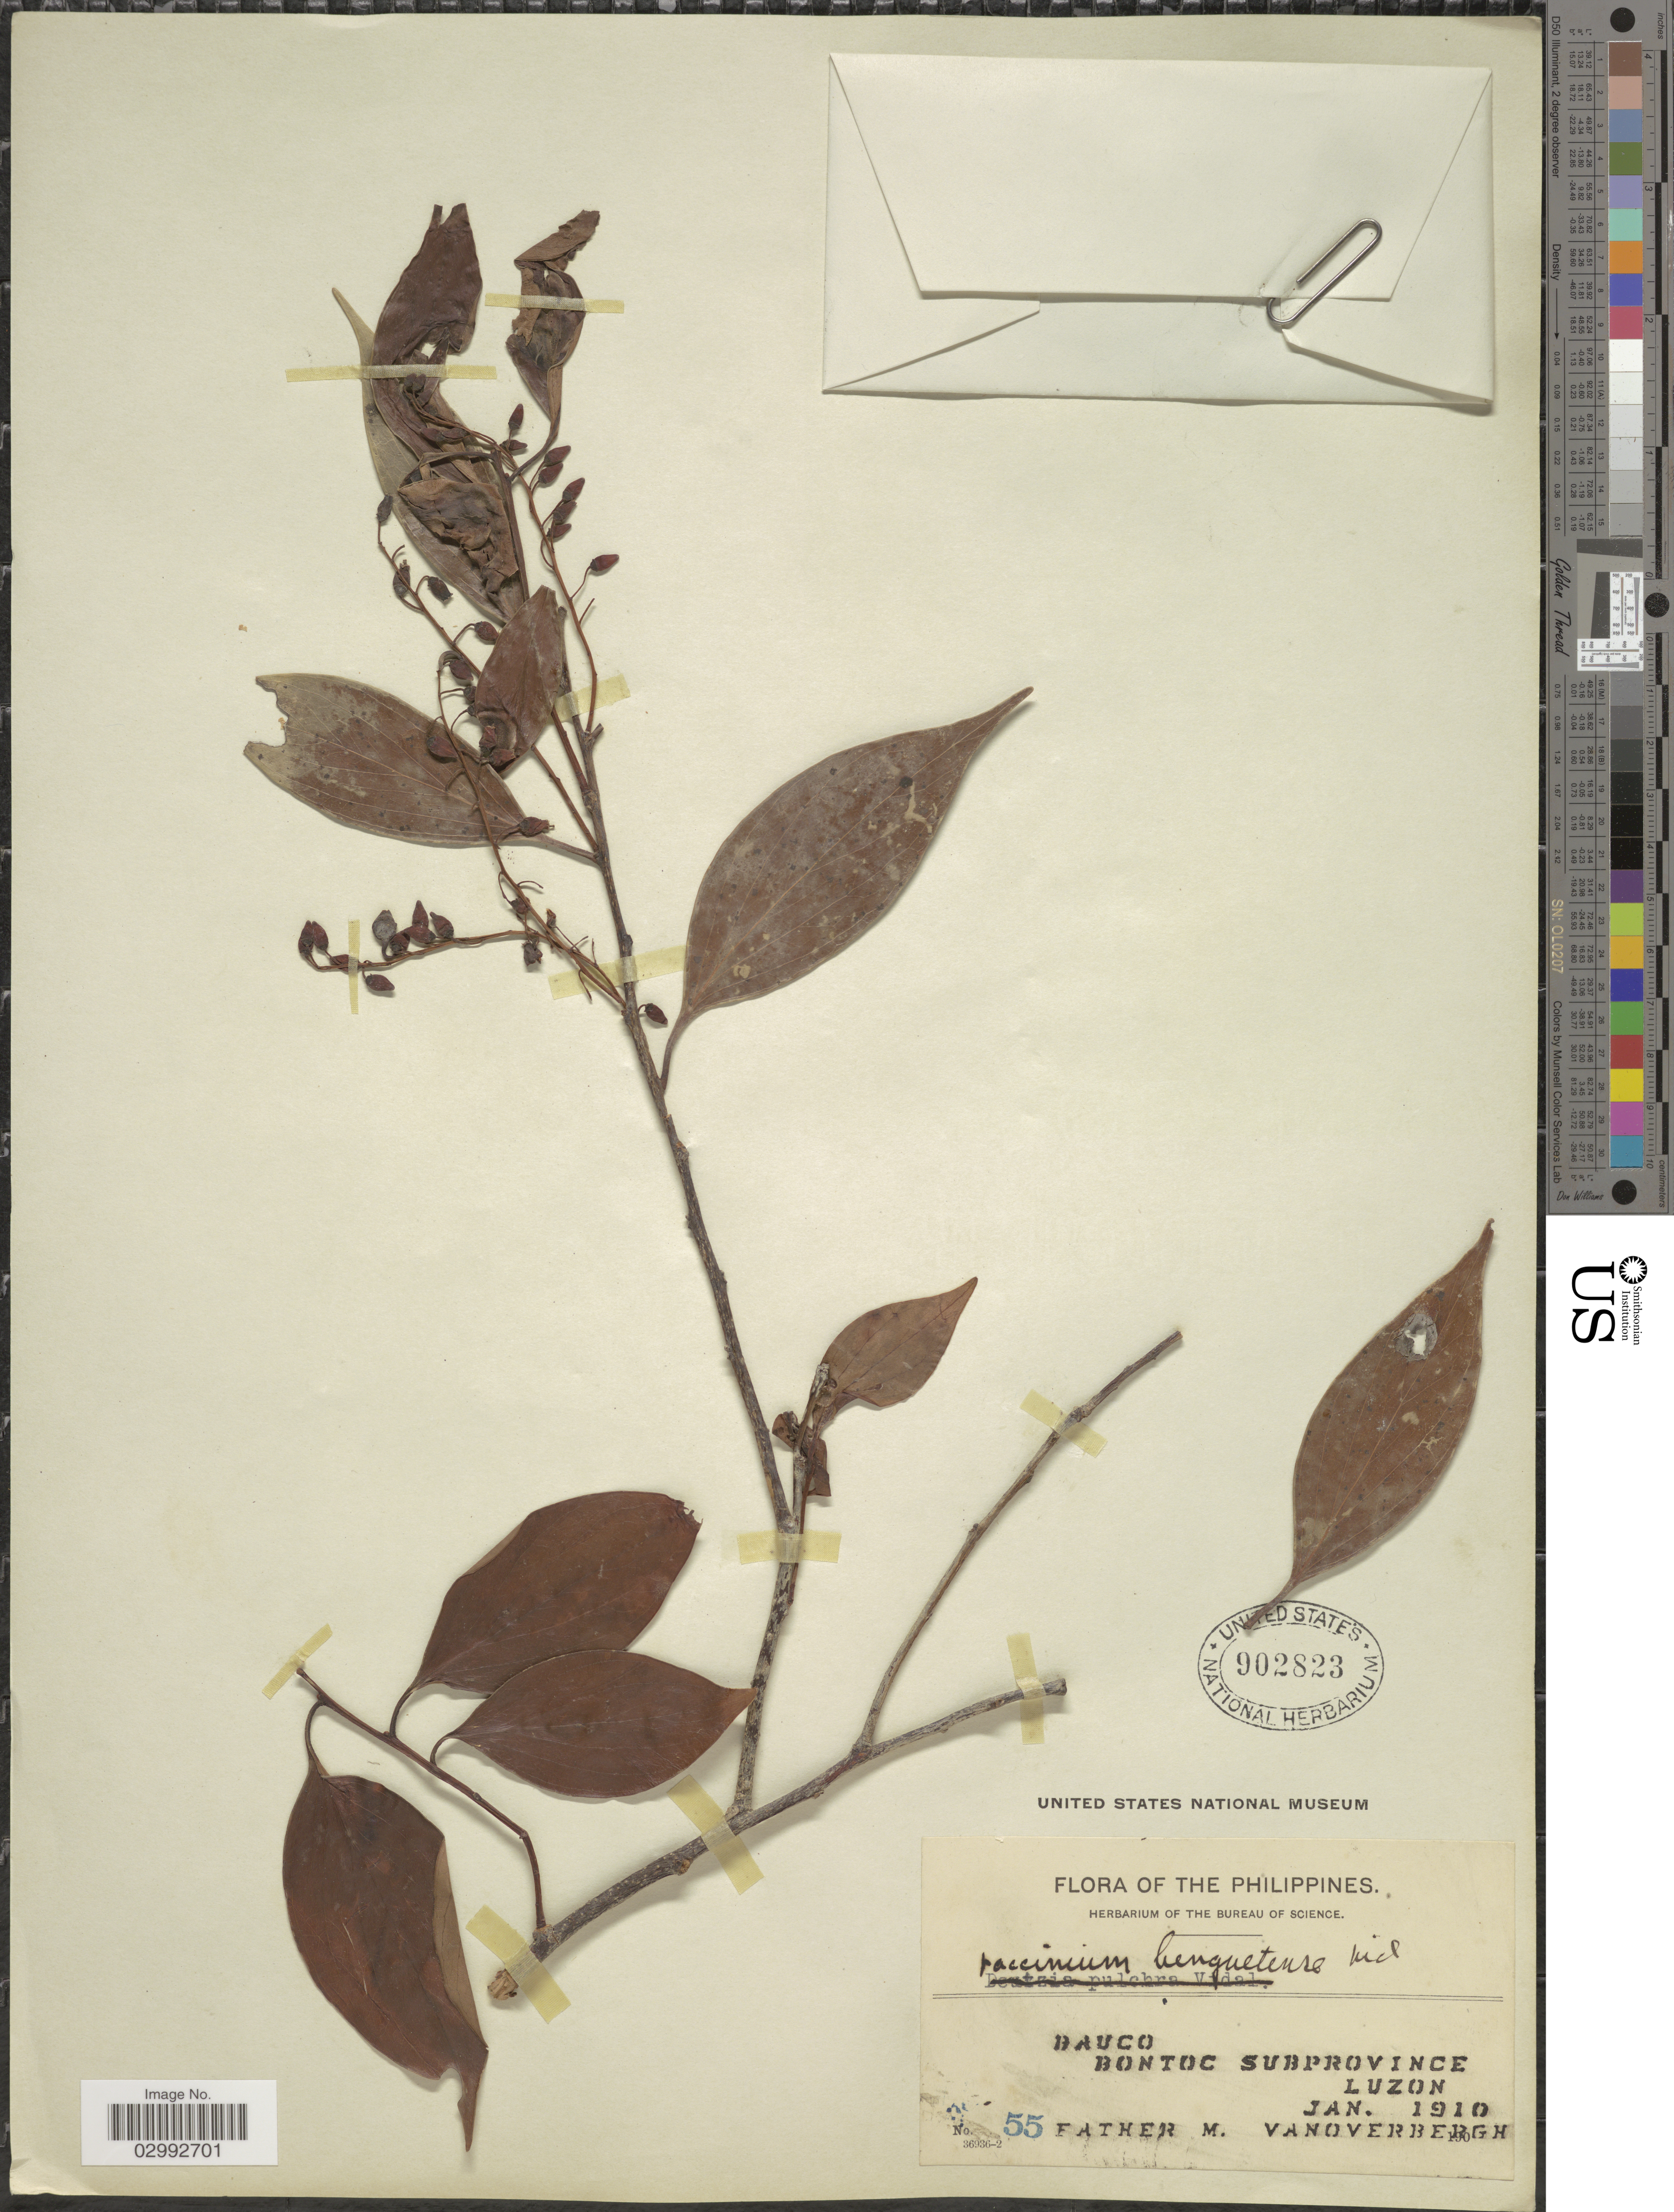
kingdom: Plantae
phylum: Tracheophyta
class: Magnoliopsida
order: Ericales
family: Ericaceae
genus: Vaccinium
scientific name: Vaccinium benguetense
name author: S. Vidal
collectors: M. Vanoverbergh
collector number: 55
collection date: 1910-01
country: Philippines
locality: Dauco, Bontoc Subprovince, Luzon.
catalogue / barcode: US 902823